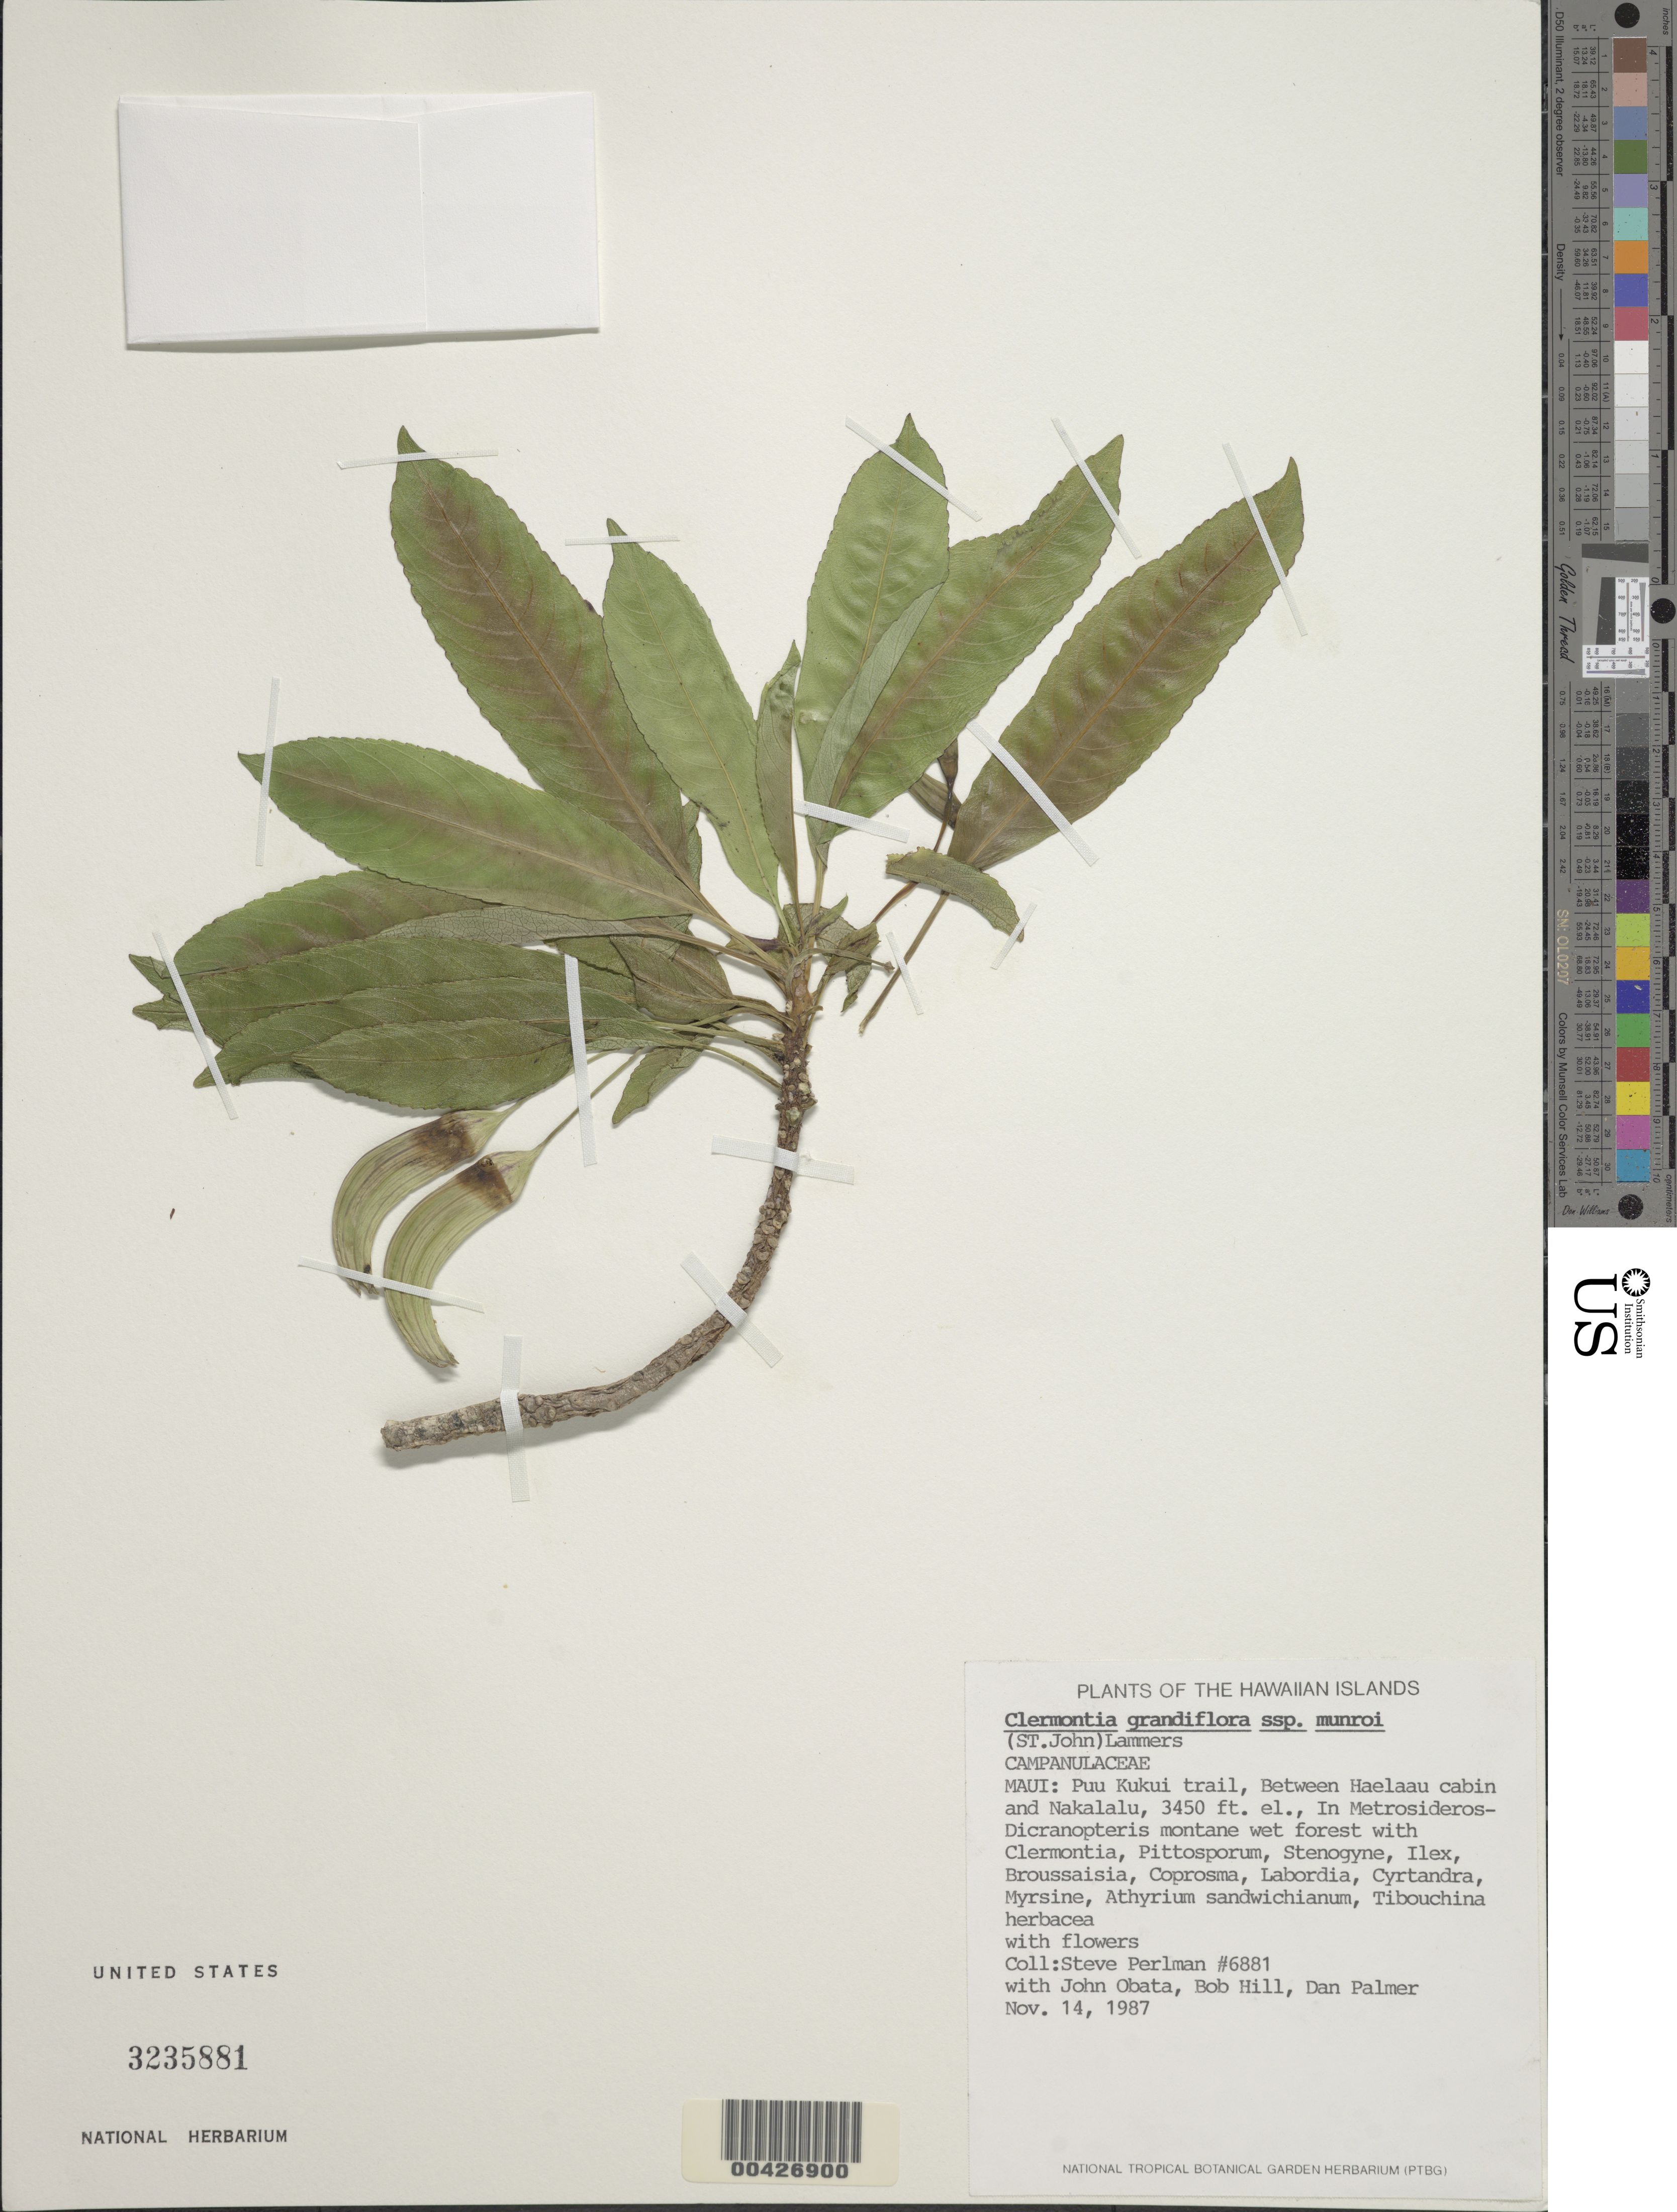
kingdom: Plantae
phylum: Tracheophyta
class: Magnoliopsida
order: Asterales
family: Campanulaceae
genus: Clermontia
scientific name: Clermontia grandiflora subsp. munroi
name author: Gaudich.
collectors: S. P. Perlman, J. Obata, B. Hill & D. Palmer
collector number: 6881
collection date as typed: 14 Nov 1987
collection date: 1987-11-14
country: United States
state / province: Hawaii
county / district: Maui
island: Maui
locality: Puu Kukui trail, between Haelaau cabin and Nakalalu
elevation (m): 1052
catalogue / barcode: US 3235881